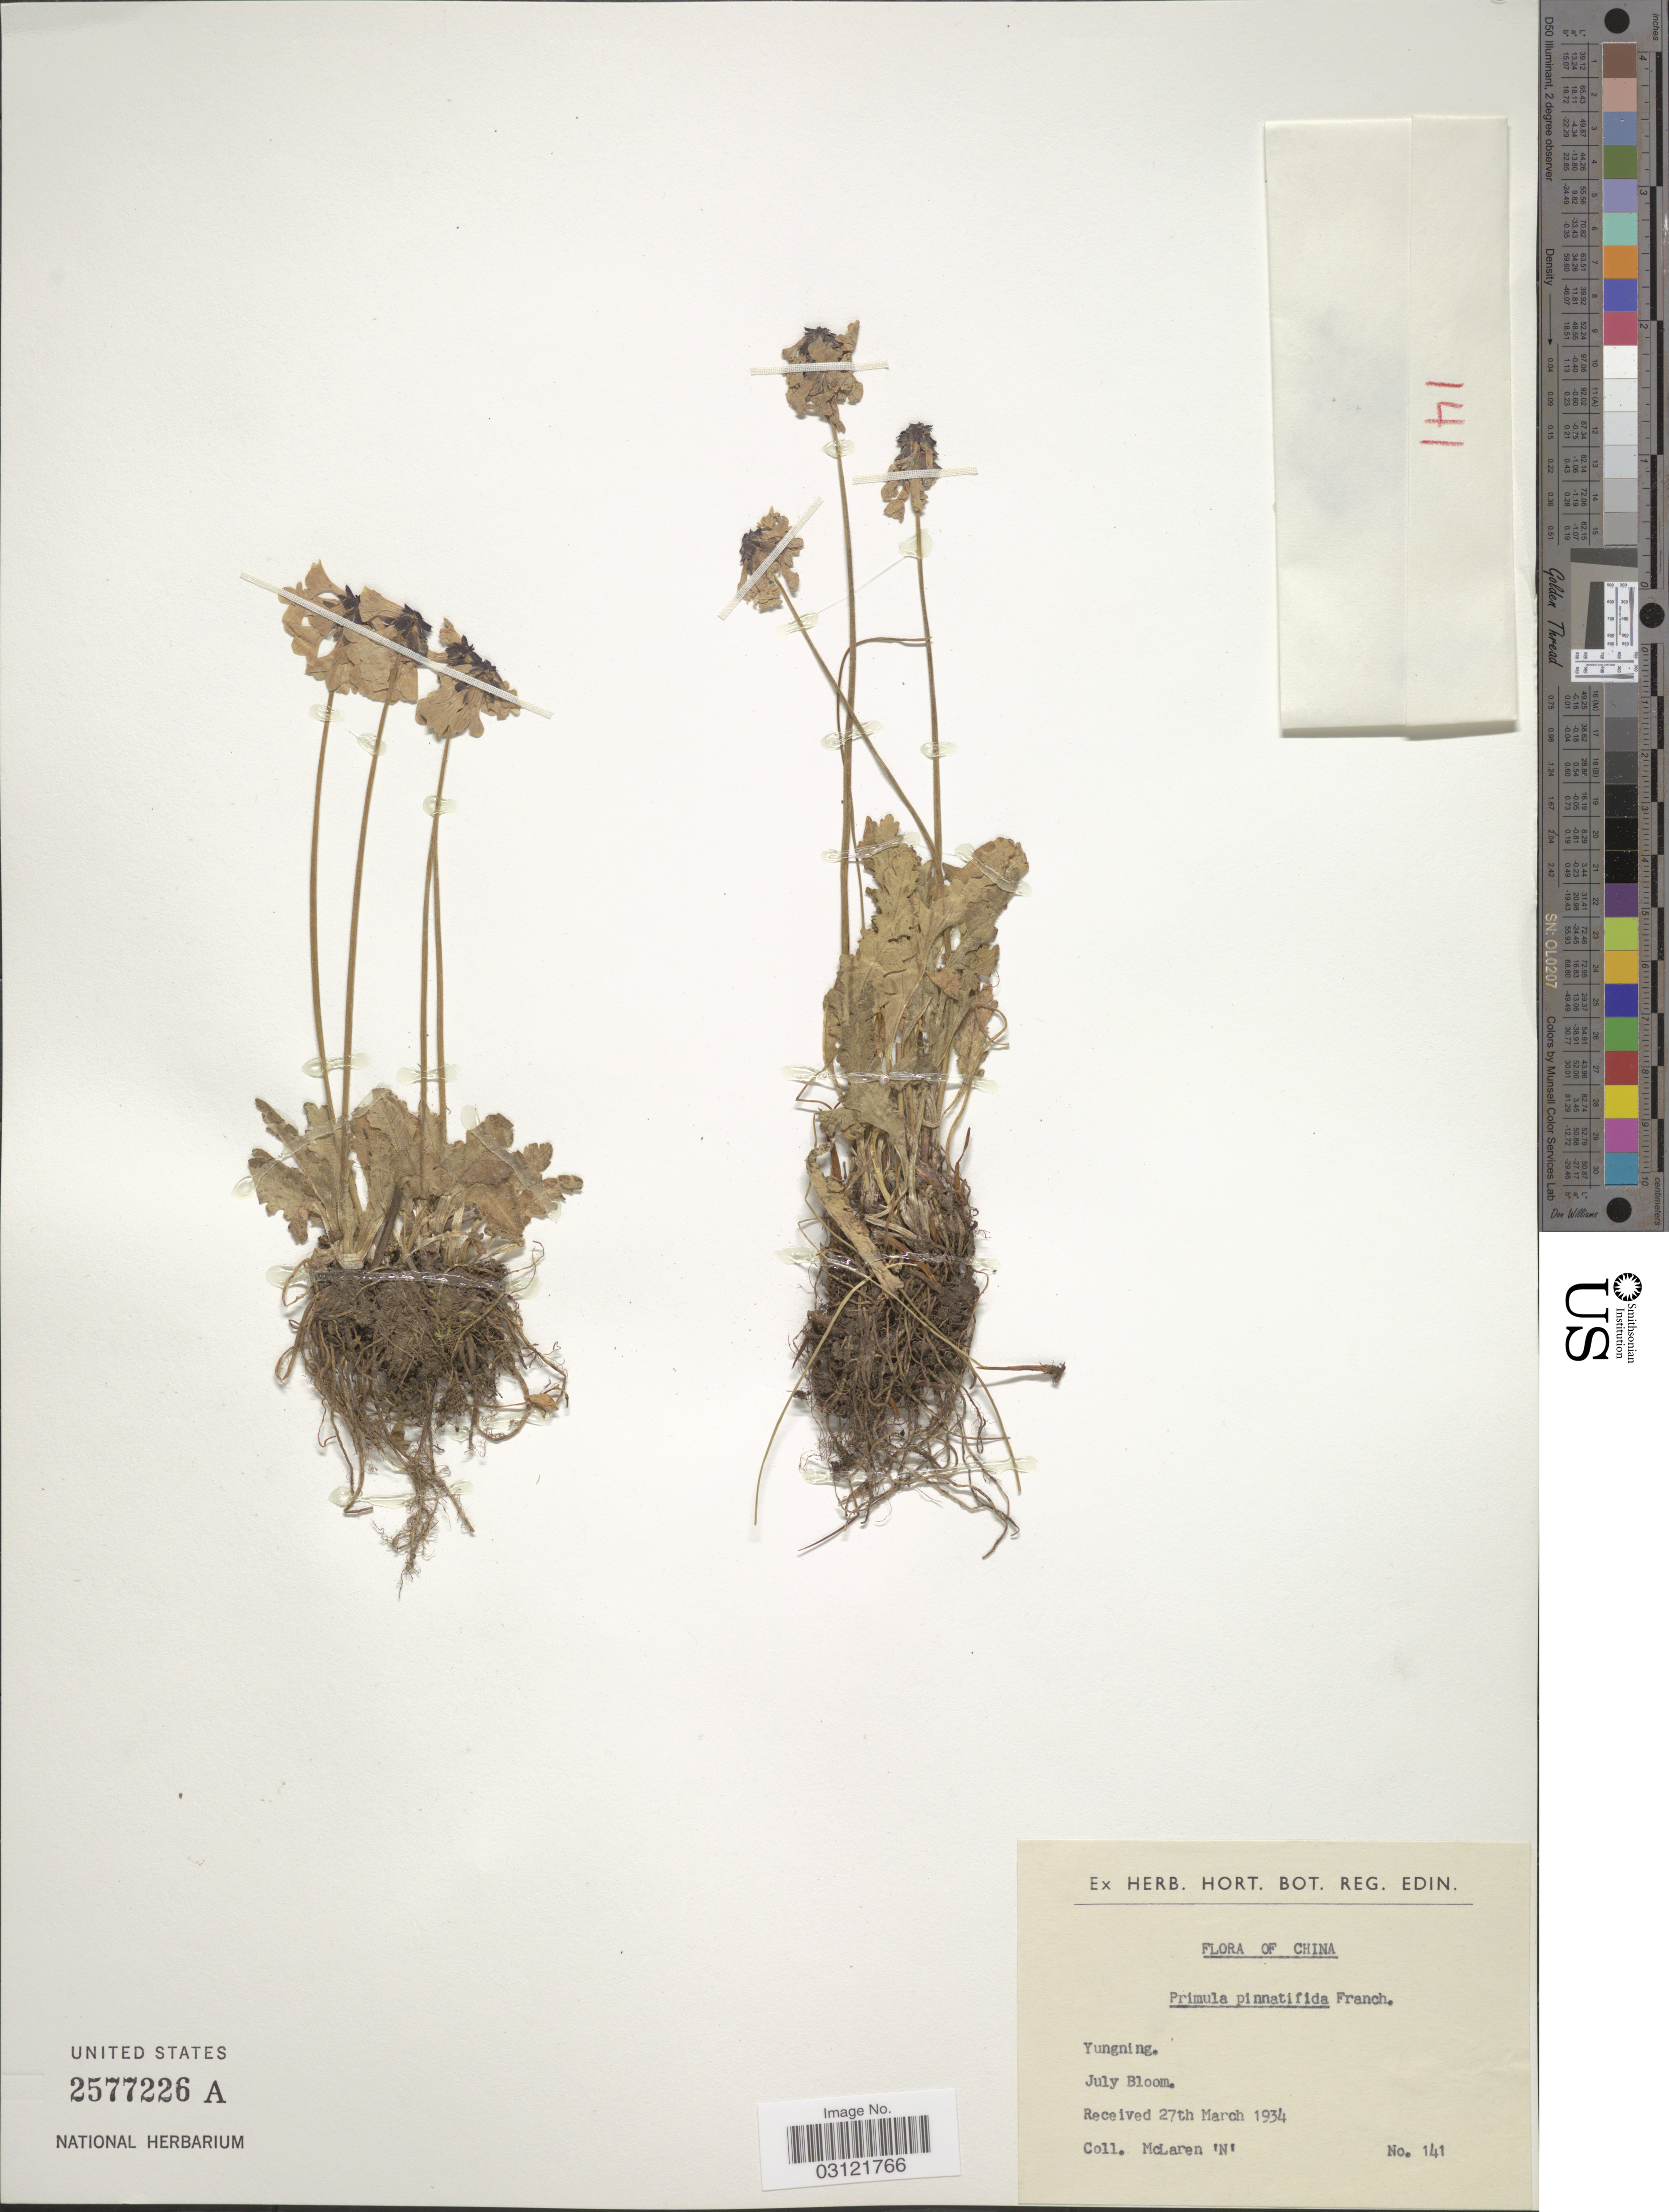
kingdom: Plantae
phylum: Tracheophyta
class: Magnoliopsida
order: Ericales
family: Primulaceae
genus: Primula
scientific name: Primula pinnatifida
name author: Franch.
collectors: McLaren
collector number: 141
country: China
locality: Yungning.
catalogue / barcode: US 2577226A